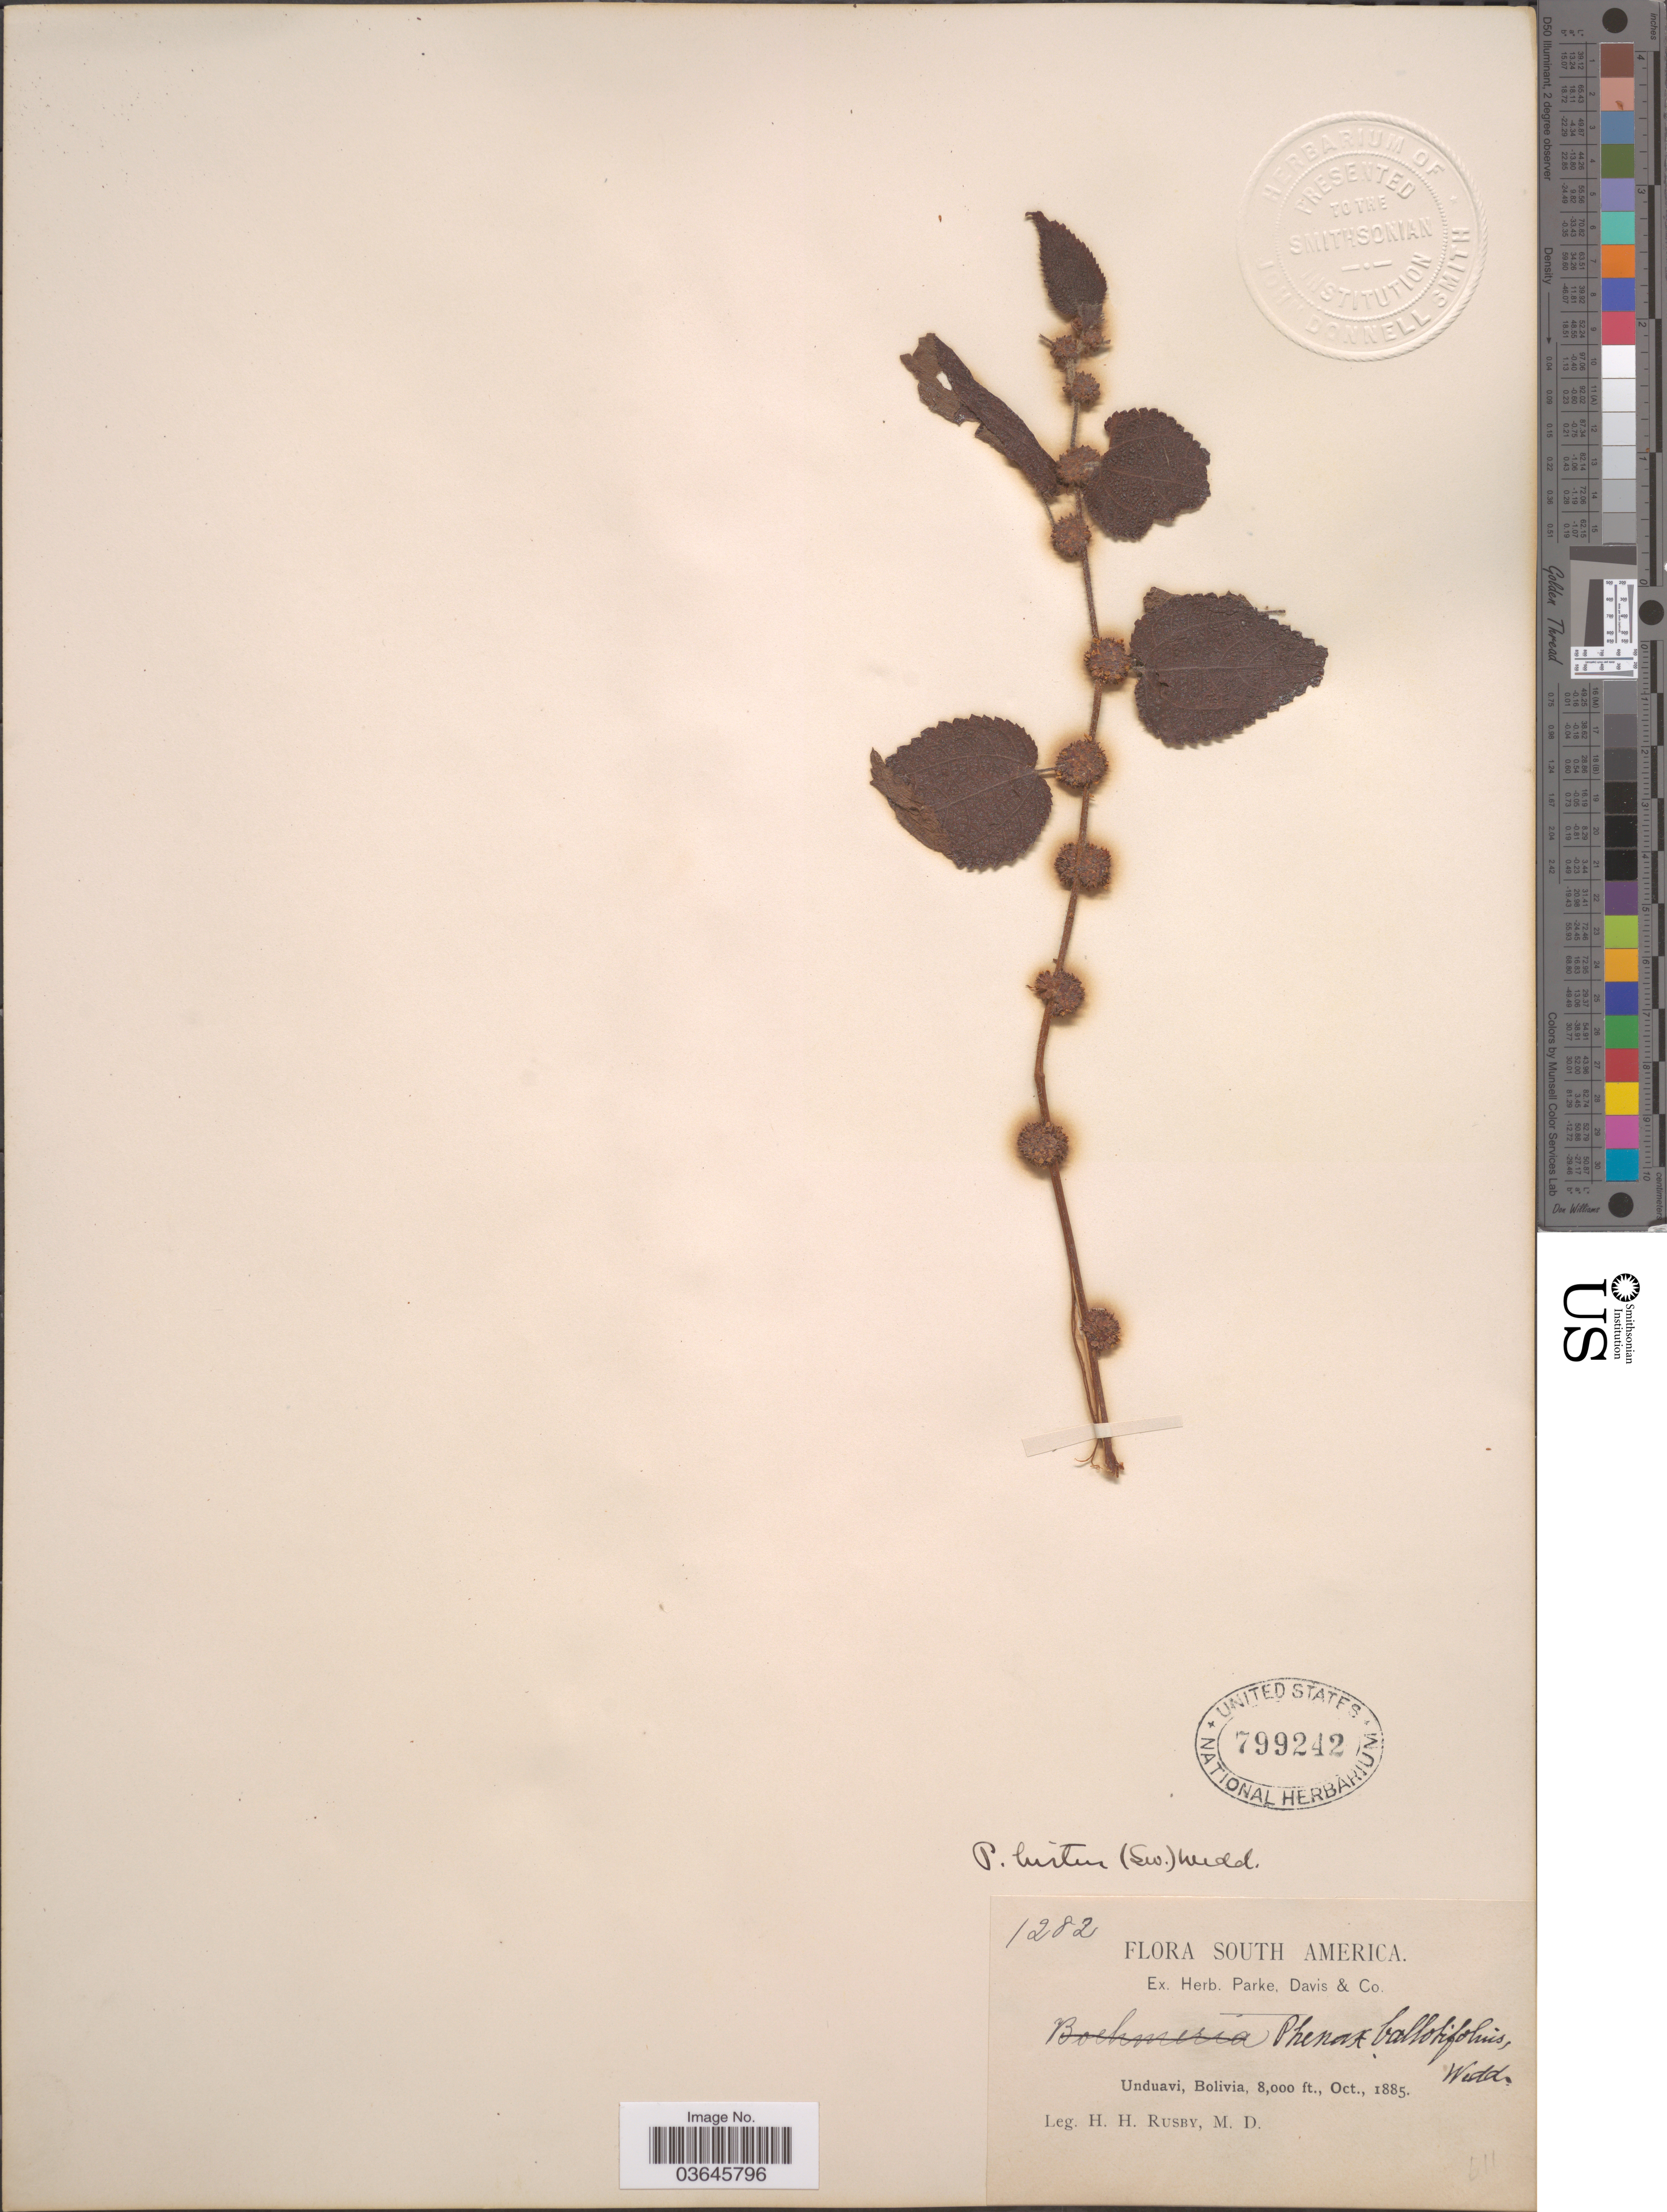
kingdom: Plantae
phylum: Tracheophyta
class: Magnoliopsida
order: Rosales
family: Urticaceae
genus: Phenax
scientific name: Phenax hirtus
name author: (Sw.) Wedd.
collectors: H. H. Rusby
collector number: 1282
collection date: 1885-10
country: Bolivia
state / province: La Paz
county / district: Nor Yungas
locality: Unduavi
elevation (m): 2438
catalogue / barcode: US 799242